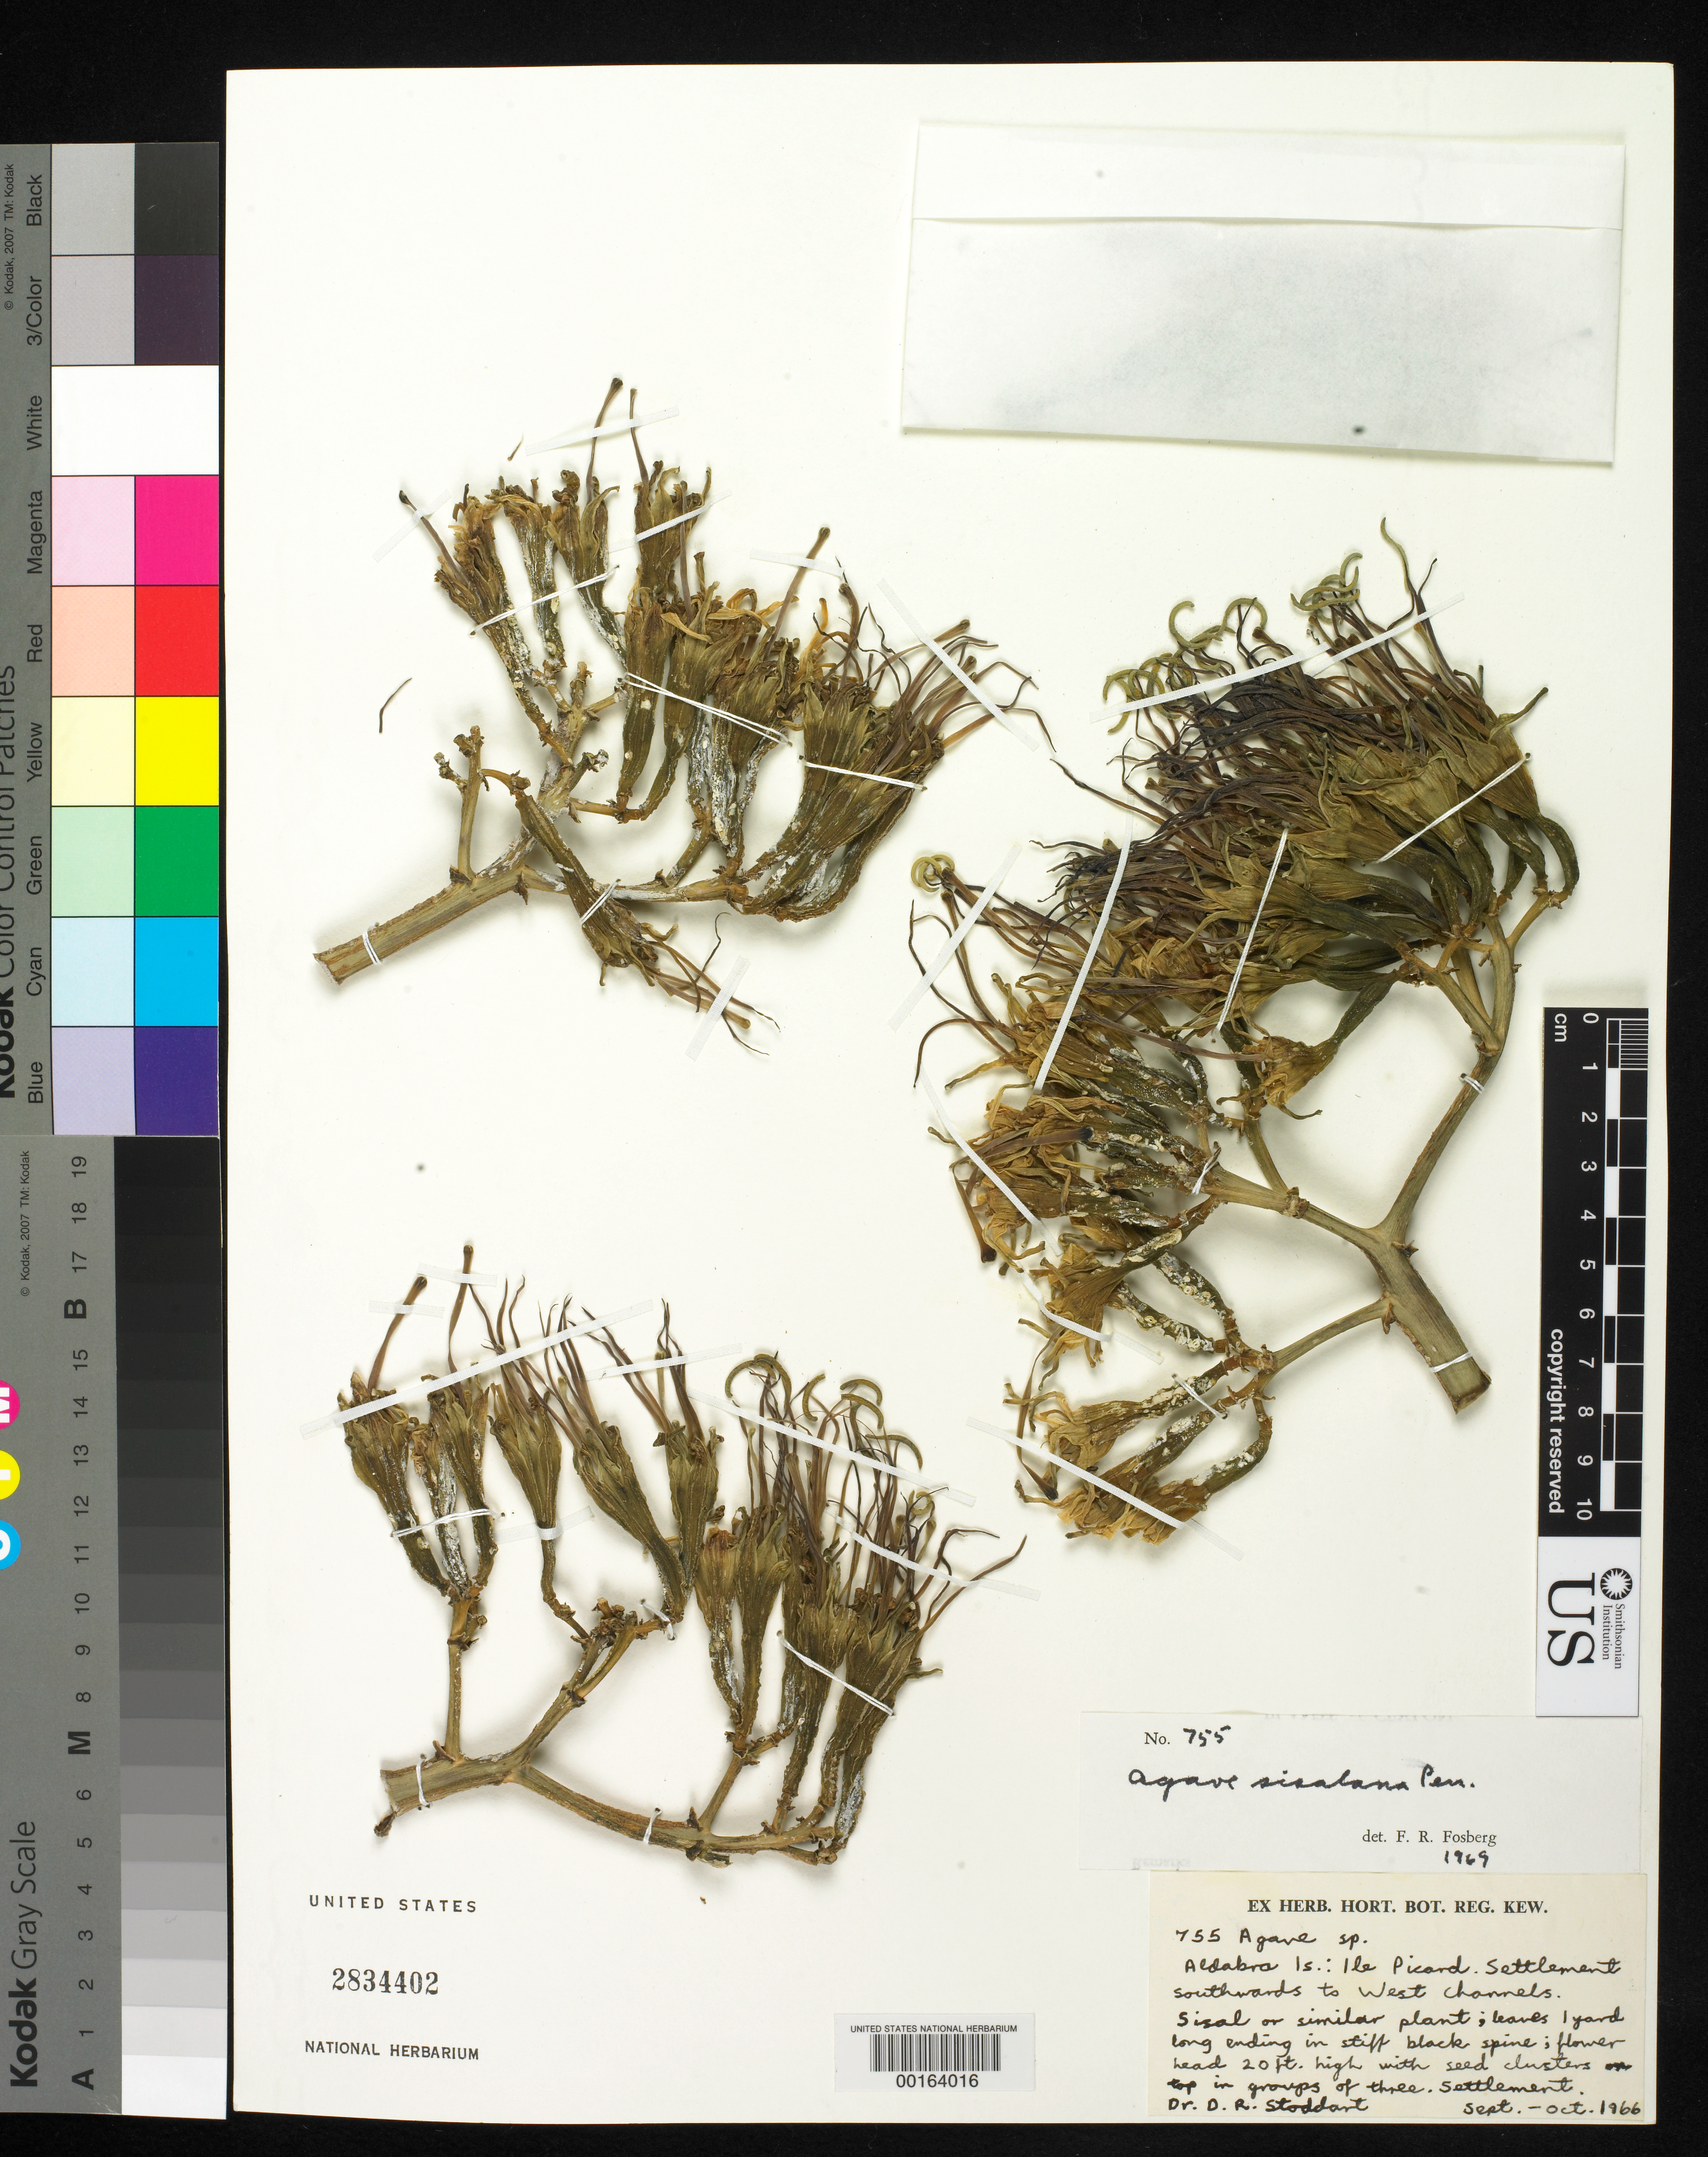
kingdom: Plantae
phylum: Tracheophyta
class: Liliopsida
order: Asparagales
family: Asparagaceae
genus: Agave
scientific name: Agave sisalana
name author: Perrine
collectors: D. R. Stoddart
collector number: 755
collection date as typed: Sep 1966 to -- Oct 1966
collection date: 1966-09/1966-10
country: Seychelles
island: Aldabra Atoll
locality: West Islet (Ile Picard), settlement southwards to West channels. [West Island is part of Aldabra Island (Atoll).]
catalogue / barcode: US 2834402